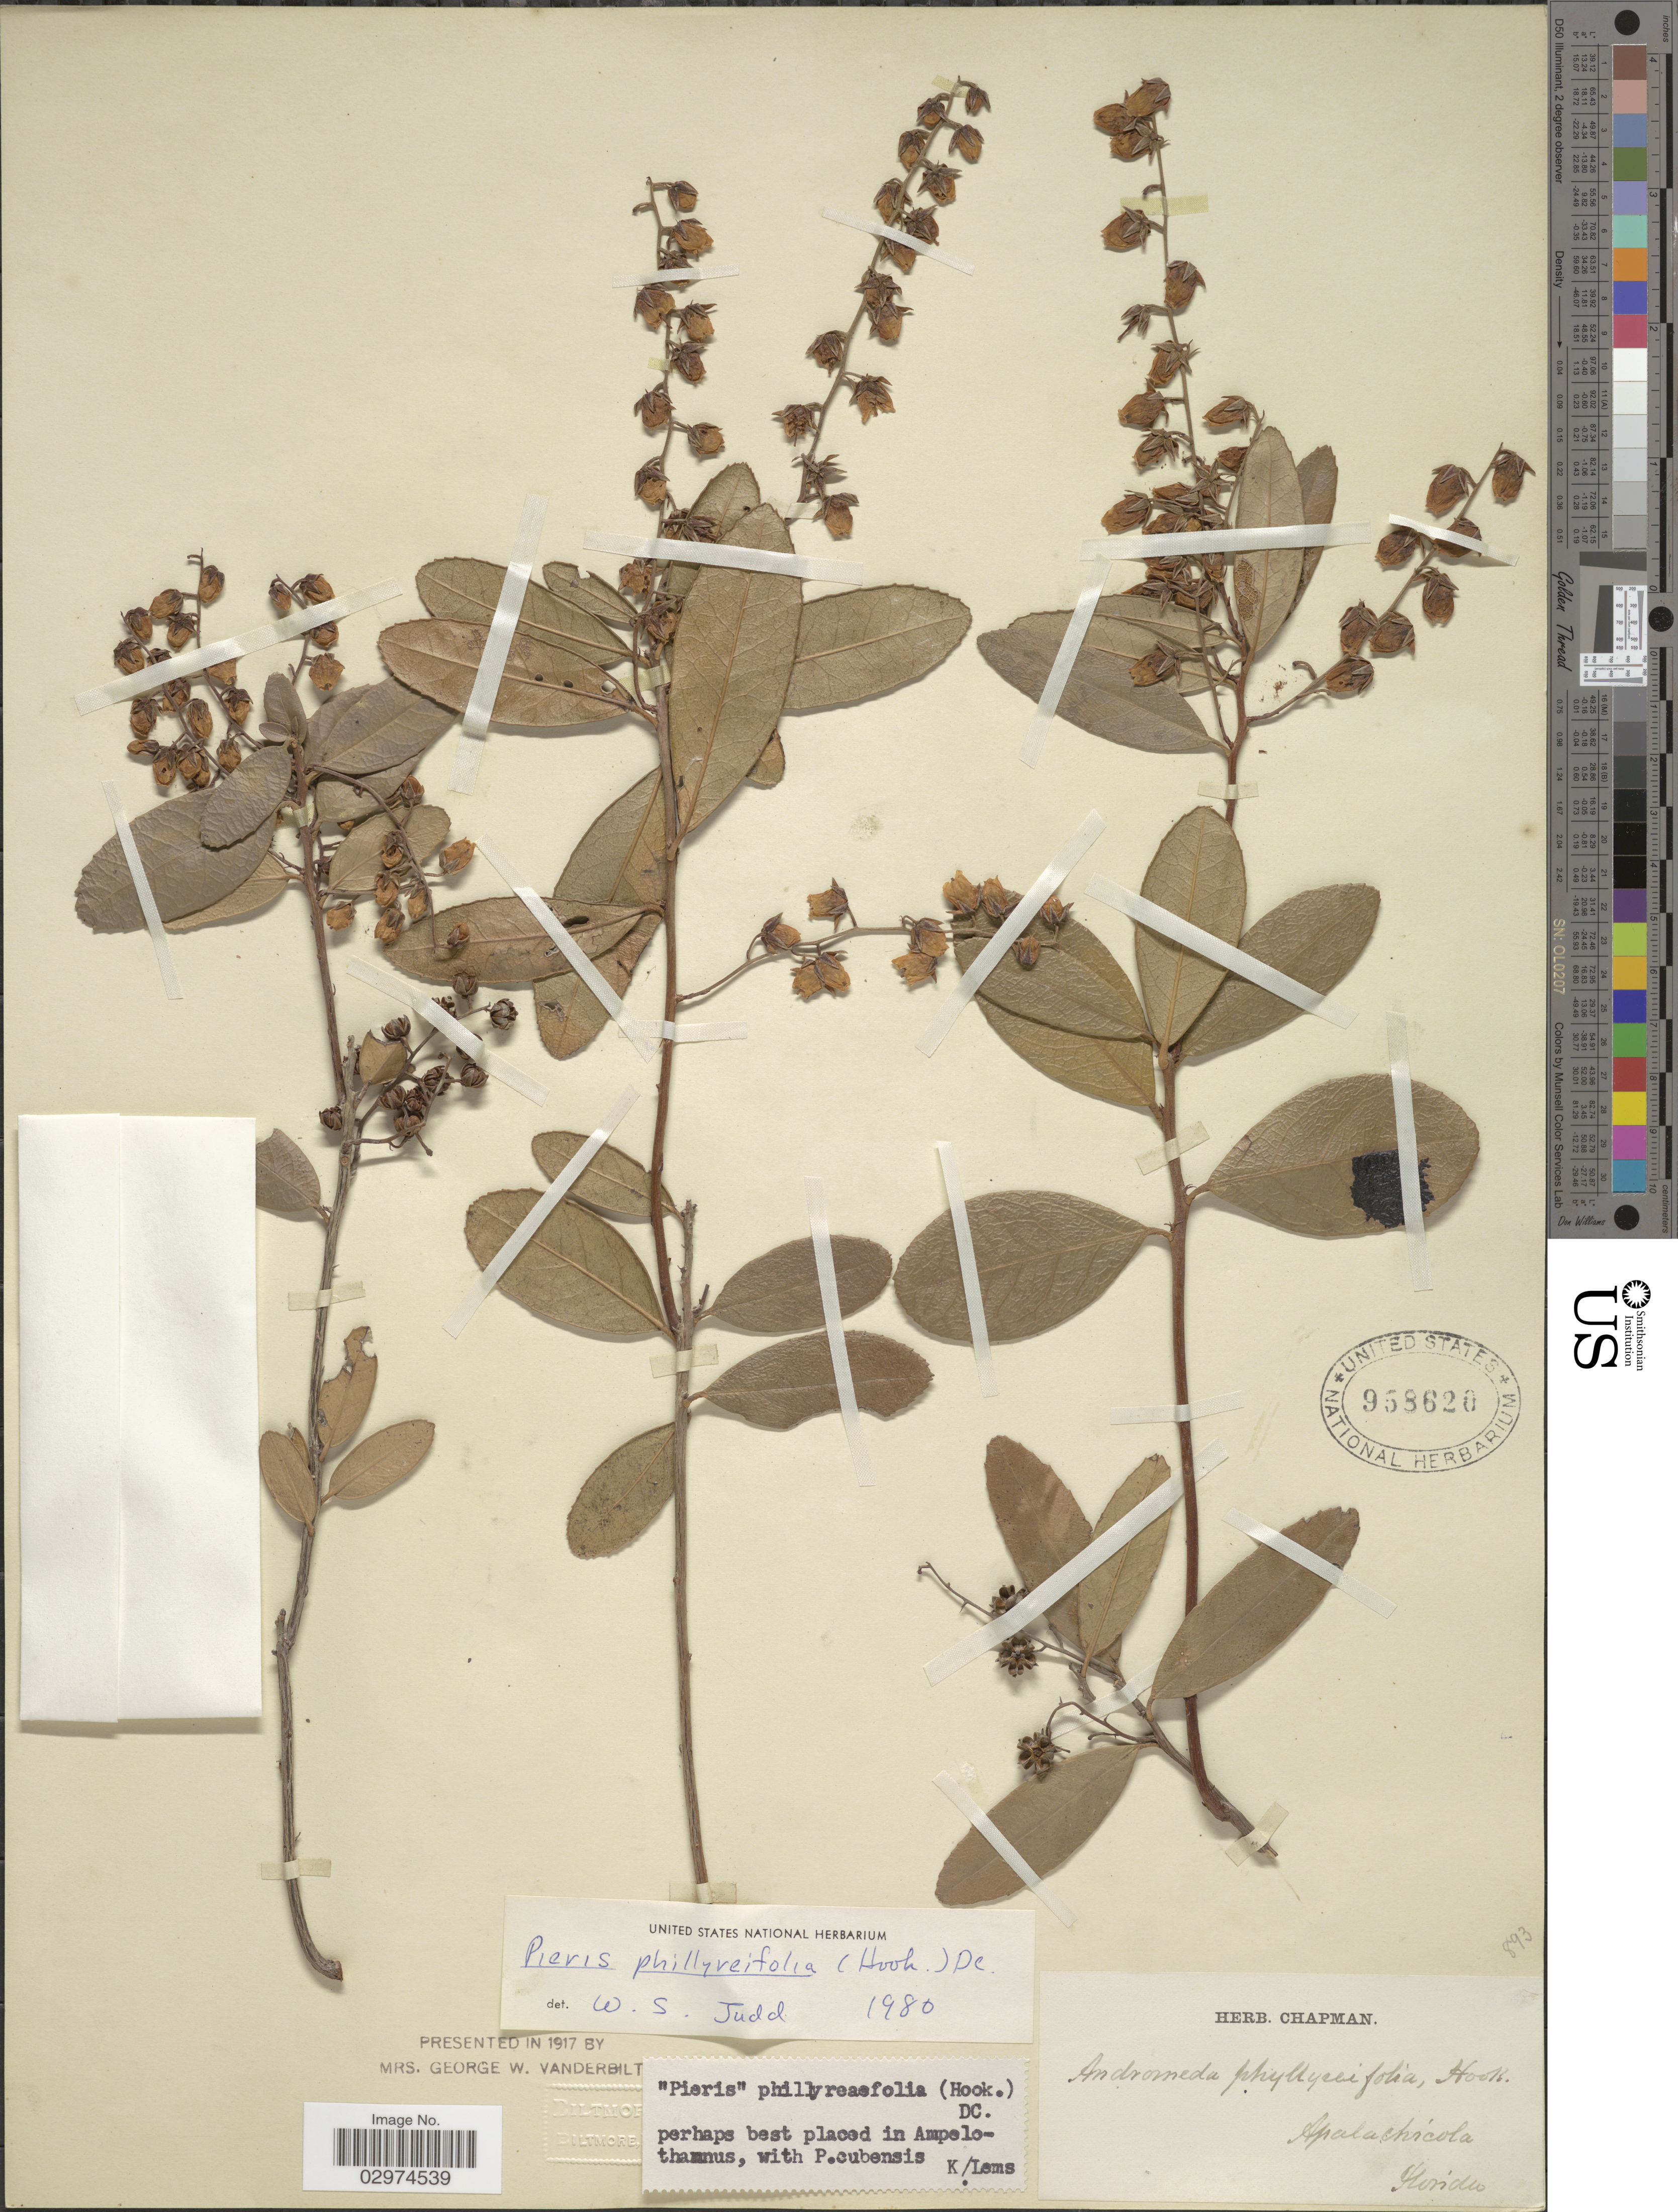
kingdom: Plantae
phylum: Tracheophyta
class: Magnoliopsida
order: Ericales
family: Ericaceae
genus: Pieris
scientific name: Pieris phillyreifolia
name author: (Hook.) DC.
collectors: ex herb. Chapman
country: United States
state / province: Florida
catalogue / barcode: US 958620